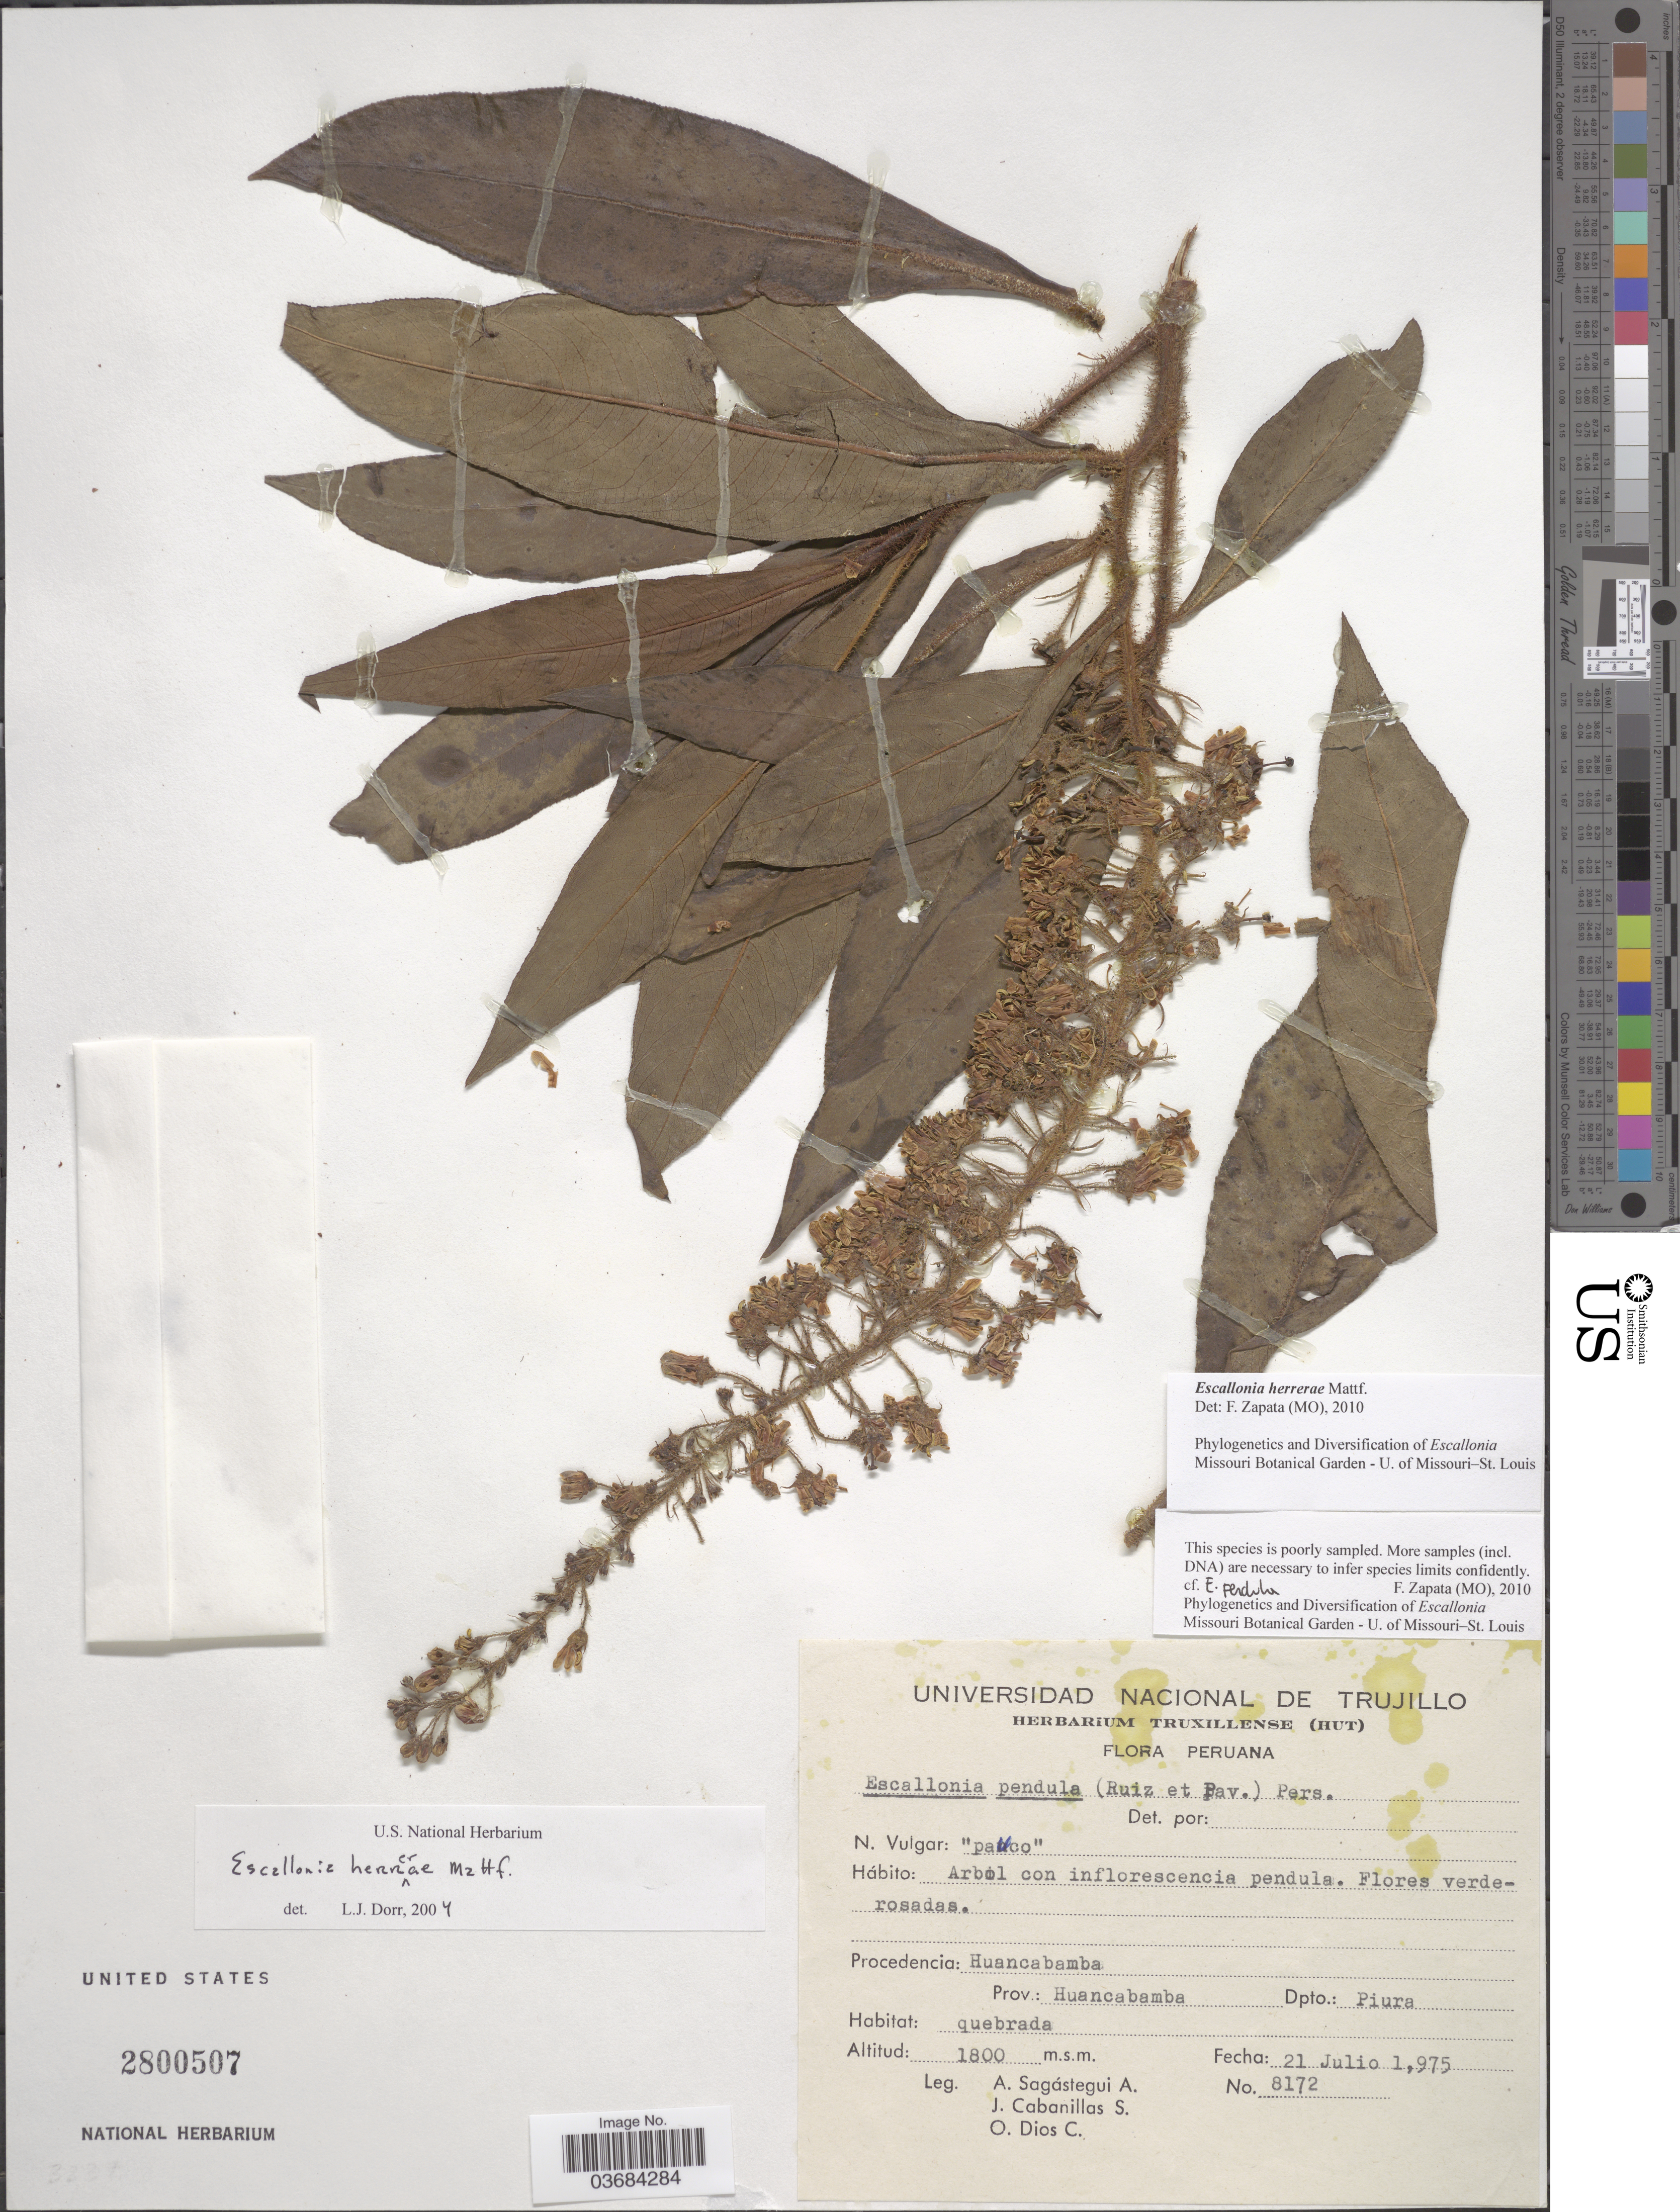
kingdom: Plantae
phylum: Tracheophyta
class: Magnoliopsida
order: Escalloniales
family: Escalloniaceae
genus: Escallonia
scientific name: Escallonia herrerae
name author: Mattf.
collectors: A. Sagástegui A., J. Cabanillas S. & O. Dios C.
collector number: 8172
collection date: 1975-07-21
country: Peru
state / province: Piura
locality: Huancabamba. Prov.: Huancabamba. Dpto.: Piura. Quebrada.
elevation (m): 1800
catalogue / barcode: US 2800507